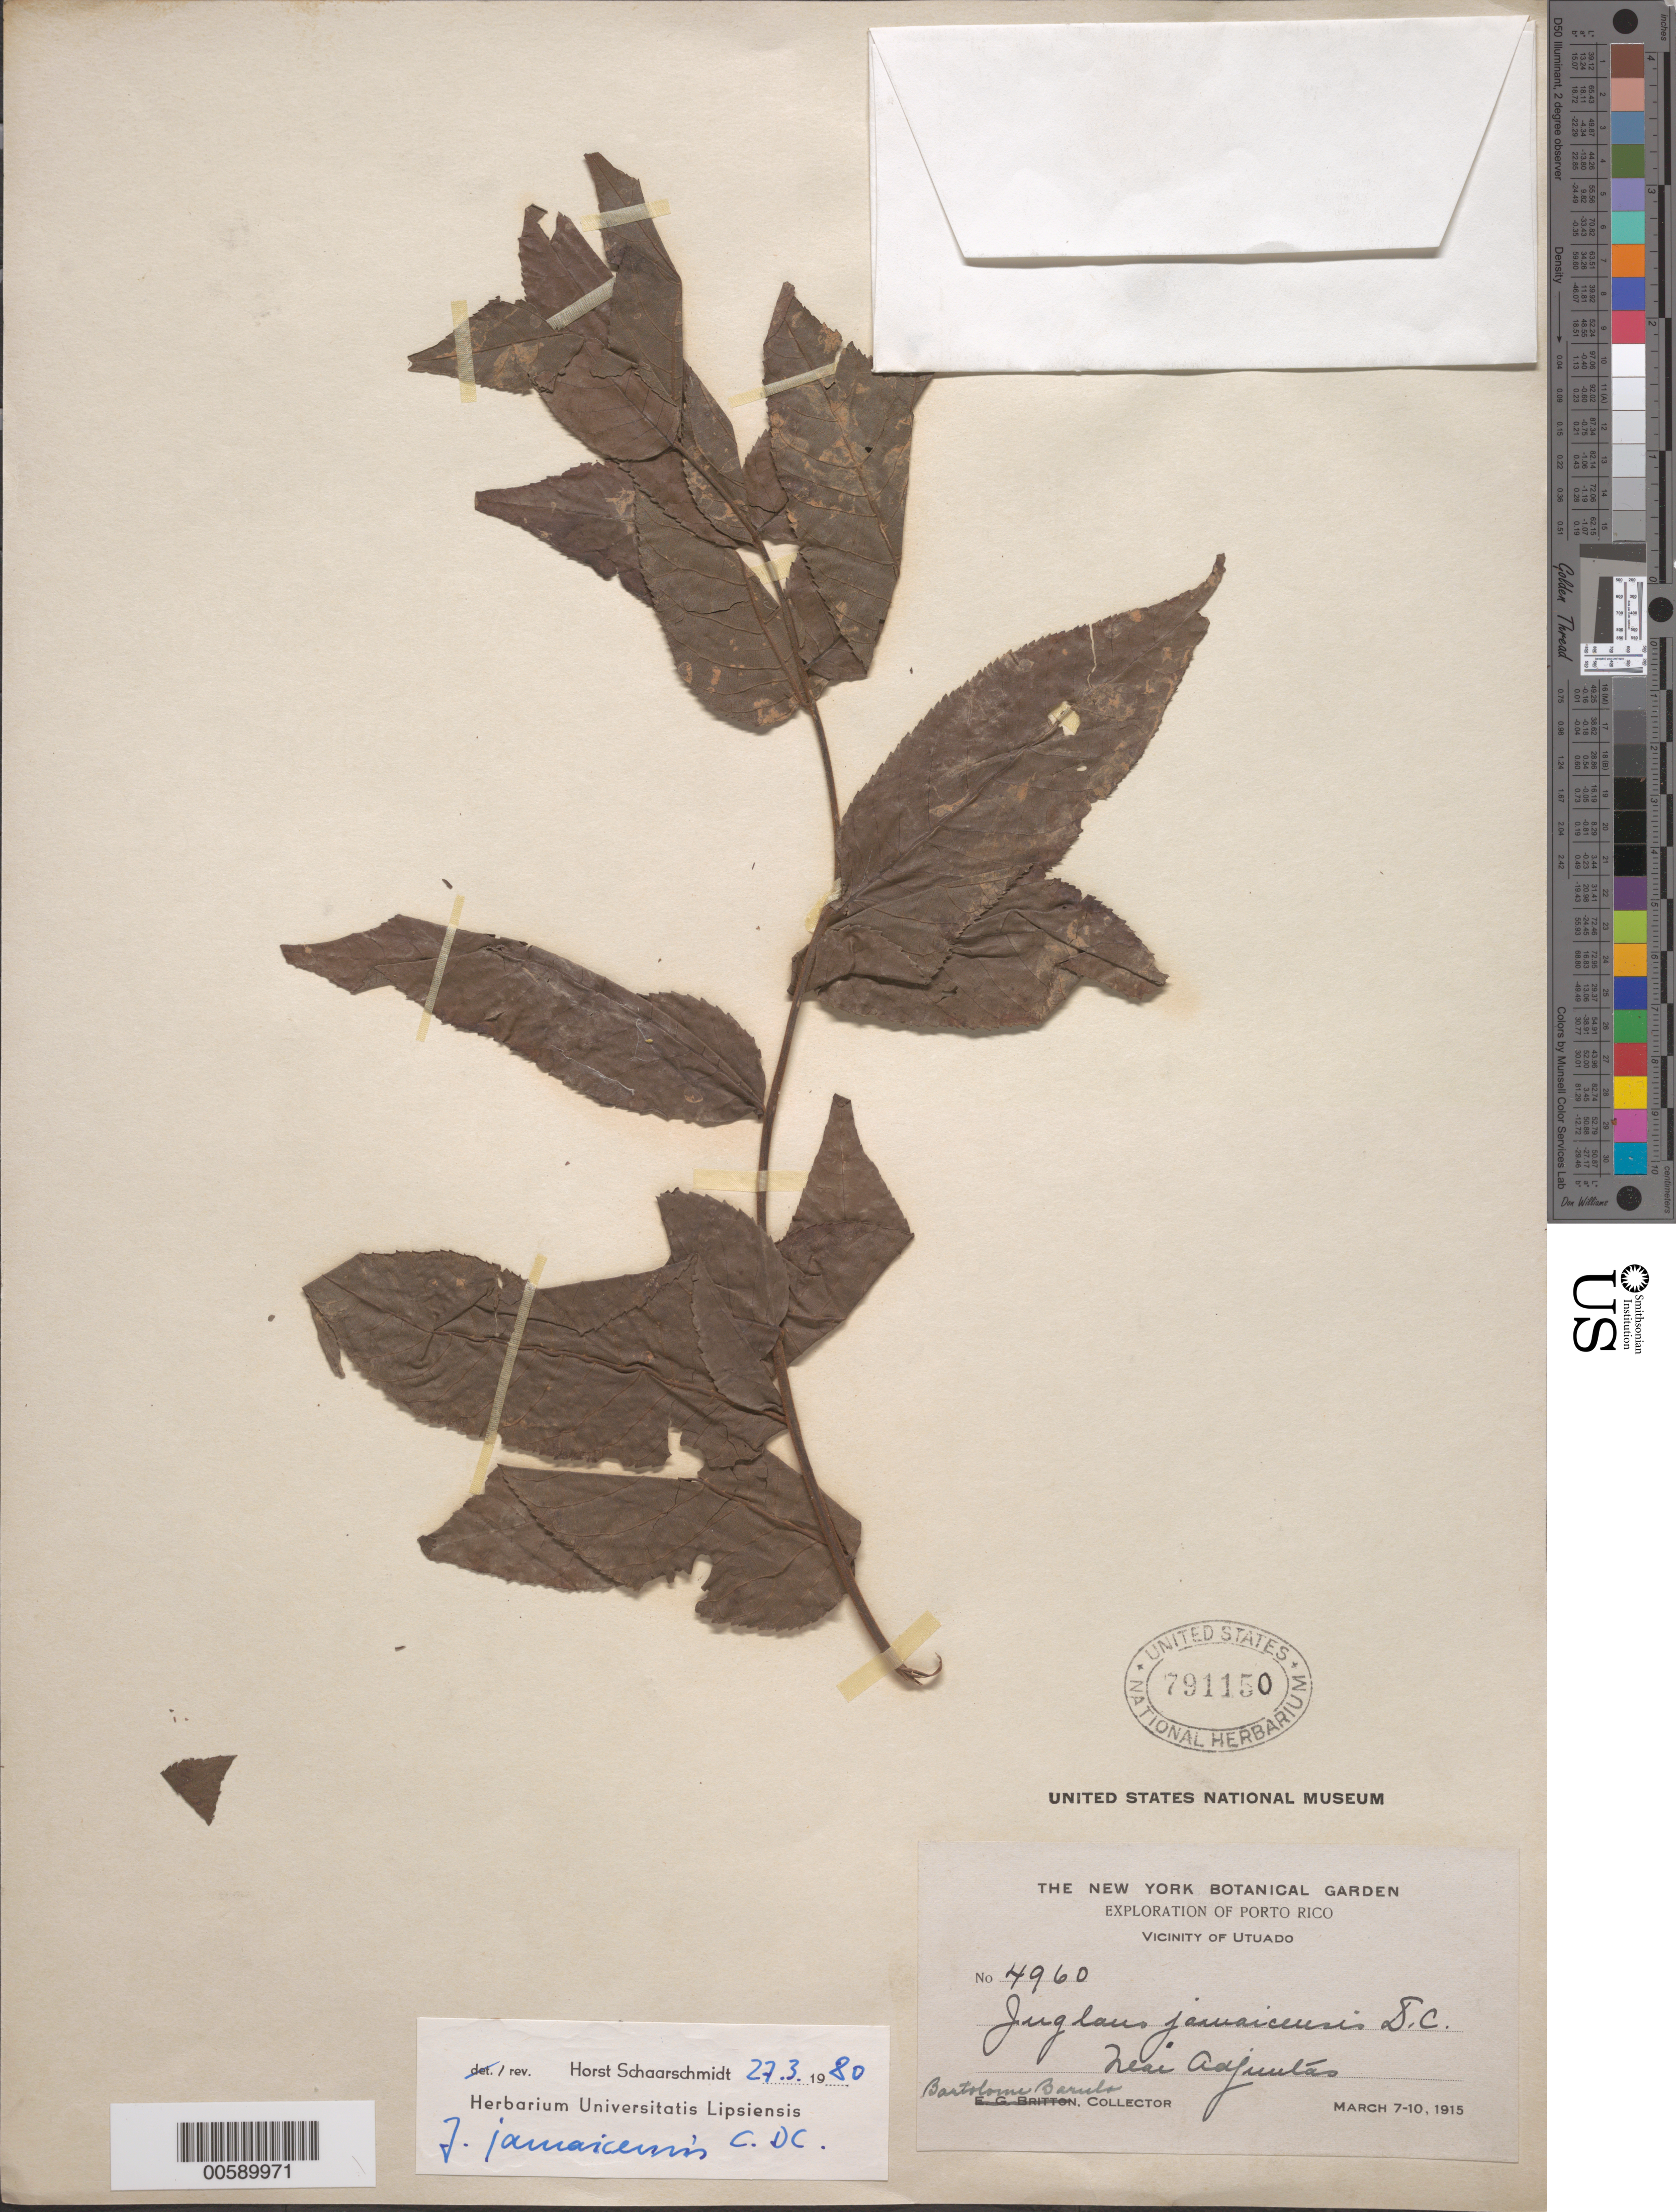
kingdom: Plantae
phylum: Tracheophyta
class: Magnoliopsida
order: Fagales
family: Juglandaceae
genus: Juglans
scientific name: Juglans jamaicensis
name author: C. DC.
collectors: B. Barula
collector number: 4960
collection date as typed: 07 Mar 1915 to 10 Mar 1915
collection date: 1915-03-07/1915-03-10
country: Puerto Rico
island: Greater Antilles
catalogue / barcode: US 791150